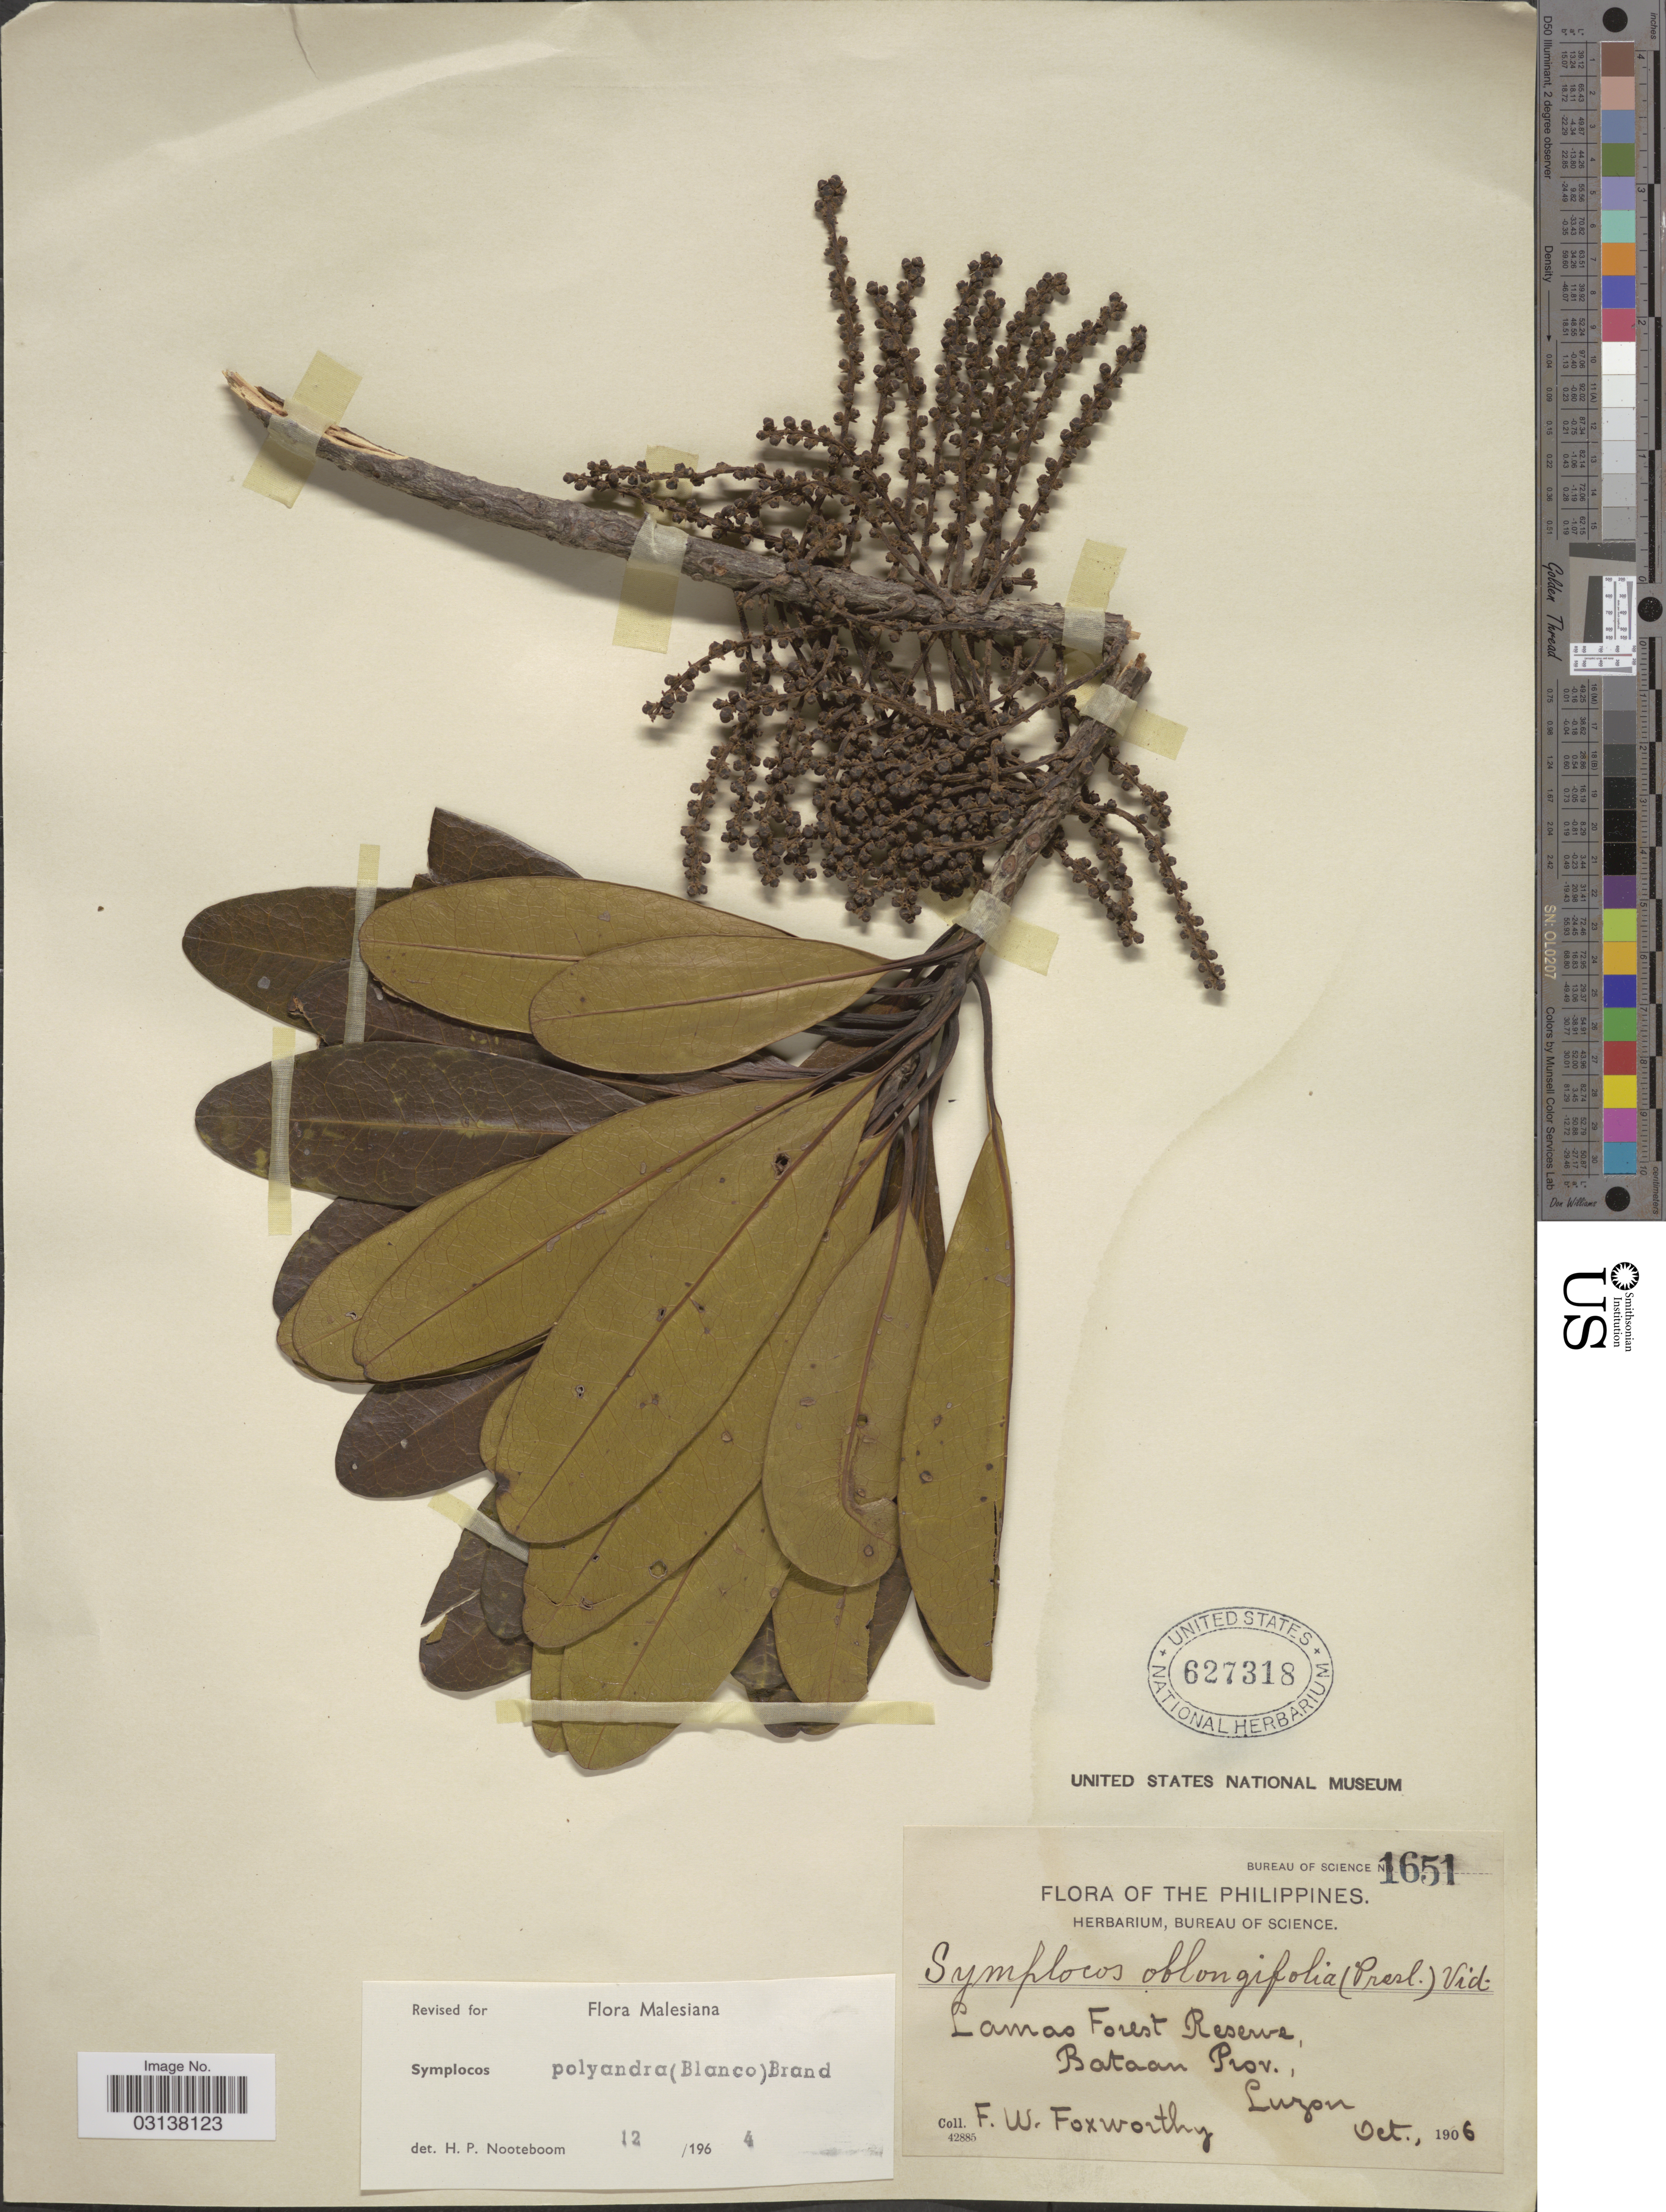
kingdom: Plantae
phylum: Tracheophyta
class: Magnoliopsida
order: Ericales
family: Symplocaceae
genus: Symplocos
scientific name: Symplocos polyandra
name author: (Blanco) Brand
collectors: F. W. Foxworthy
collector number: Bureau of Science 1651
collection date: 1906-10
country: Philippines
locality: The Philippines. Lamao Forest Reserve, Bataan Prov., Luzon.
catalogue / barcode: US 627318